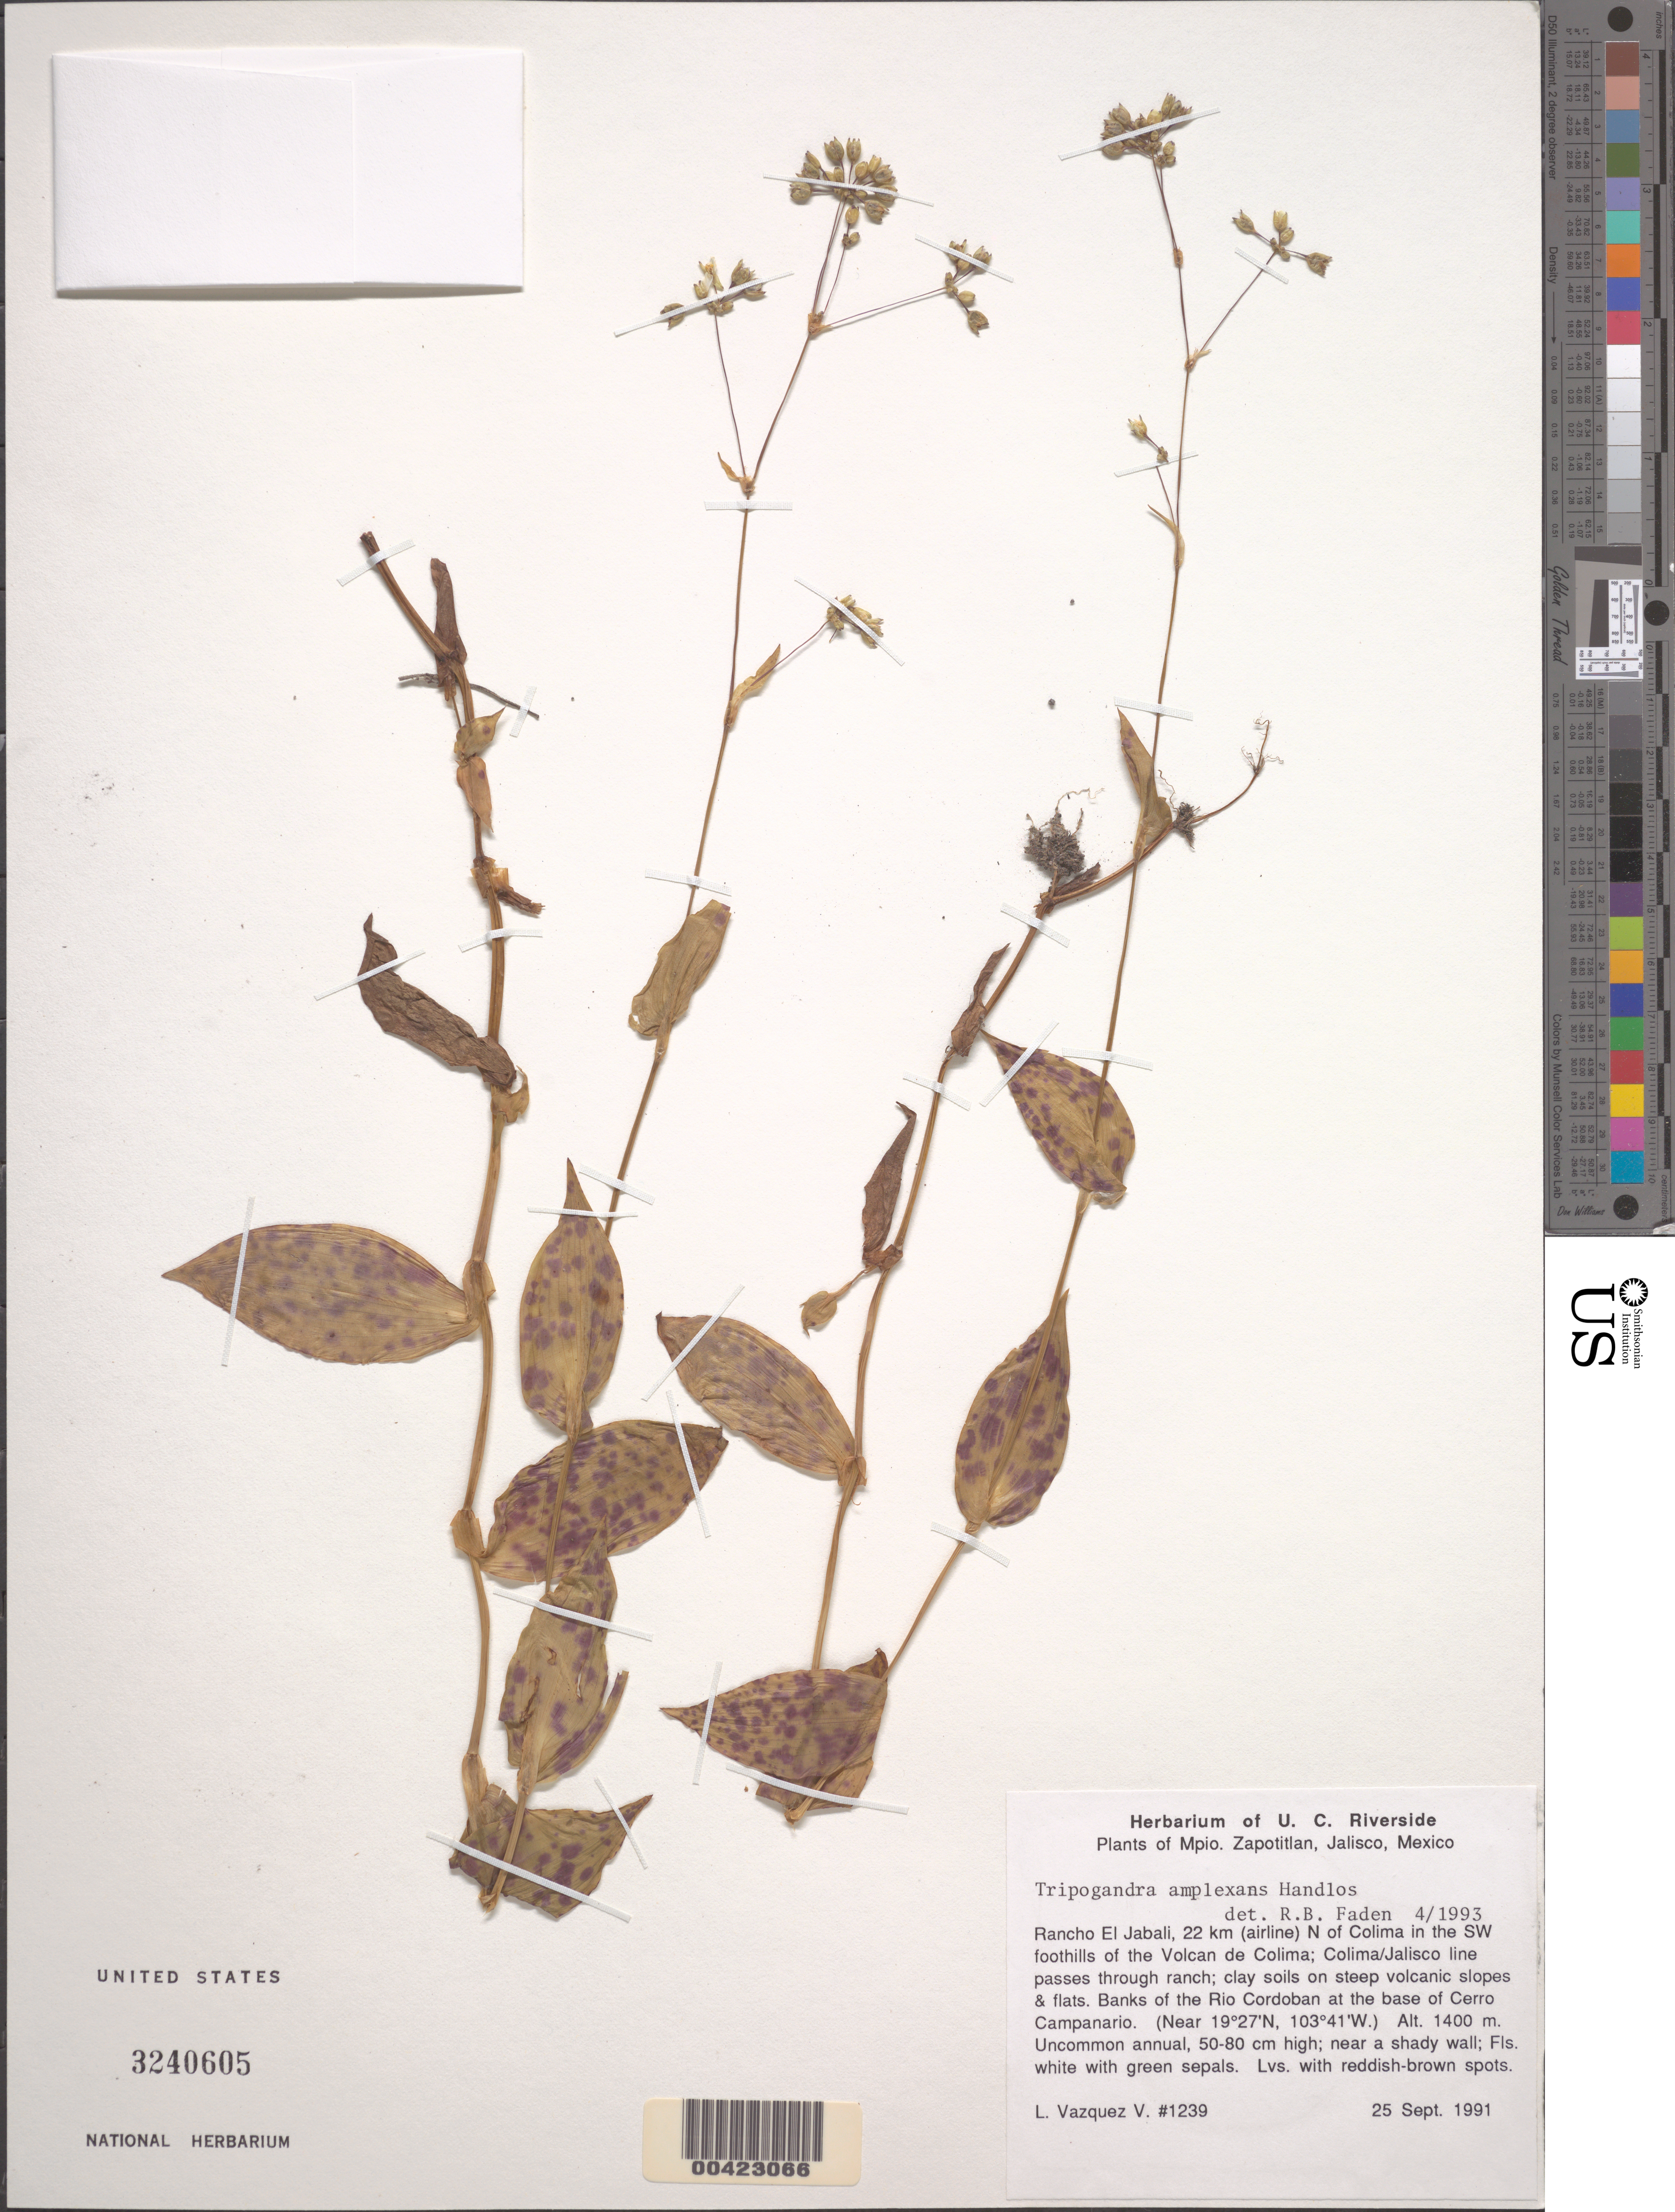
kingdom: Plantae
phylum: Tracheophyta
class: Liliopsida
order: Commelinales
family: Commelinaceae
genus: Tripogandra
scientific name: Tripogandra amplexans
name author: Handlos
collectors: L. Vazquez V.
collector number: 1239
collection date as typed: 25 Sep 1991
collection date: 1991-09-25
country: Mexico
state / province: Jalisco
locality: Rancho El Jabali, N of Colima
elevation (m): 1400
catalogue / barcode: US 3240605